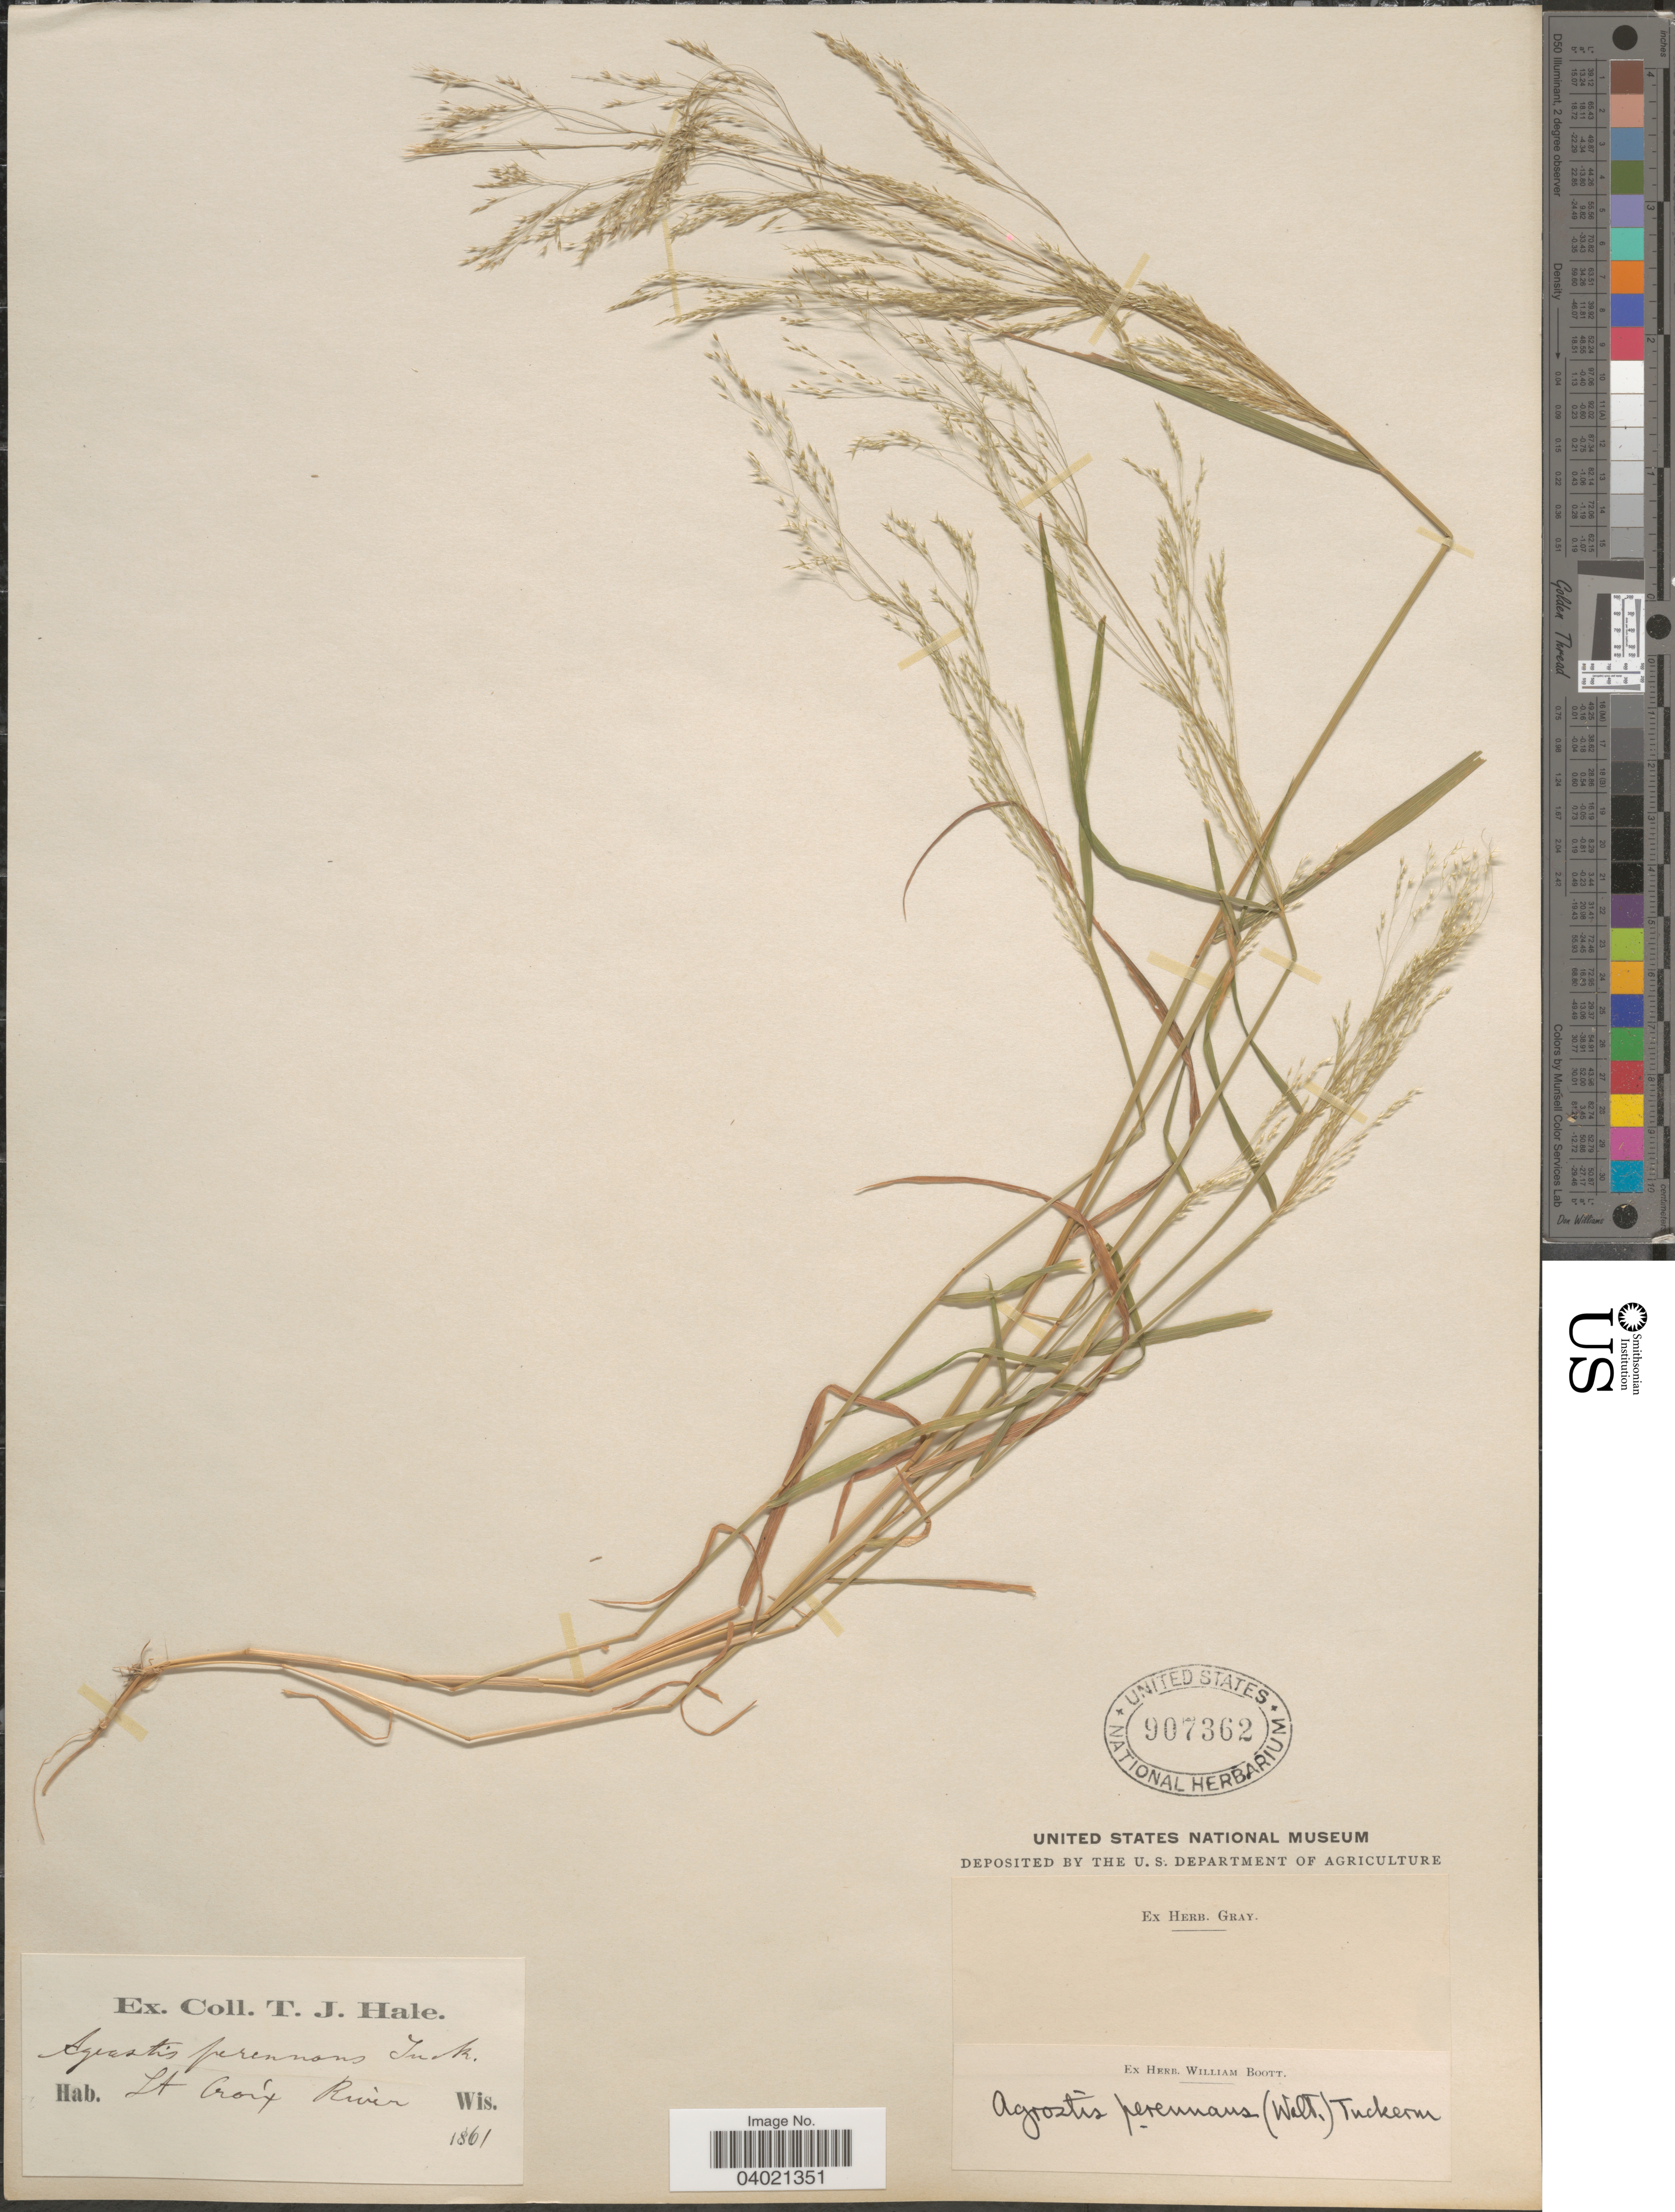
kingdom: Plantae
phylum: Tracheophyta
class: Liliopsida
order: Poales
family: Poaceae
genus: Agrostis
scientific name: Agrostis perennans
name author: (Walter) Tuck.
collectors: T. Hale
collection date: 1861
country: United States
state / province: Wisconsin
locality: St Croix River.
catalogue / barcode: US 907362